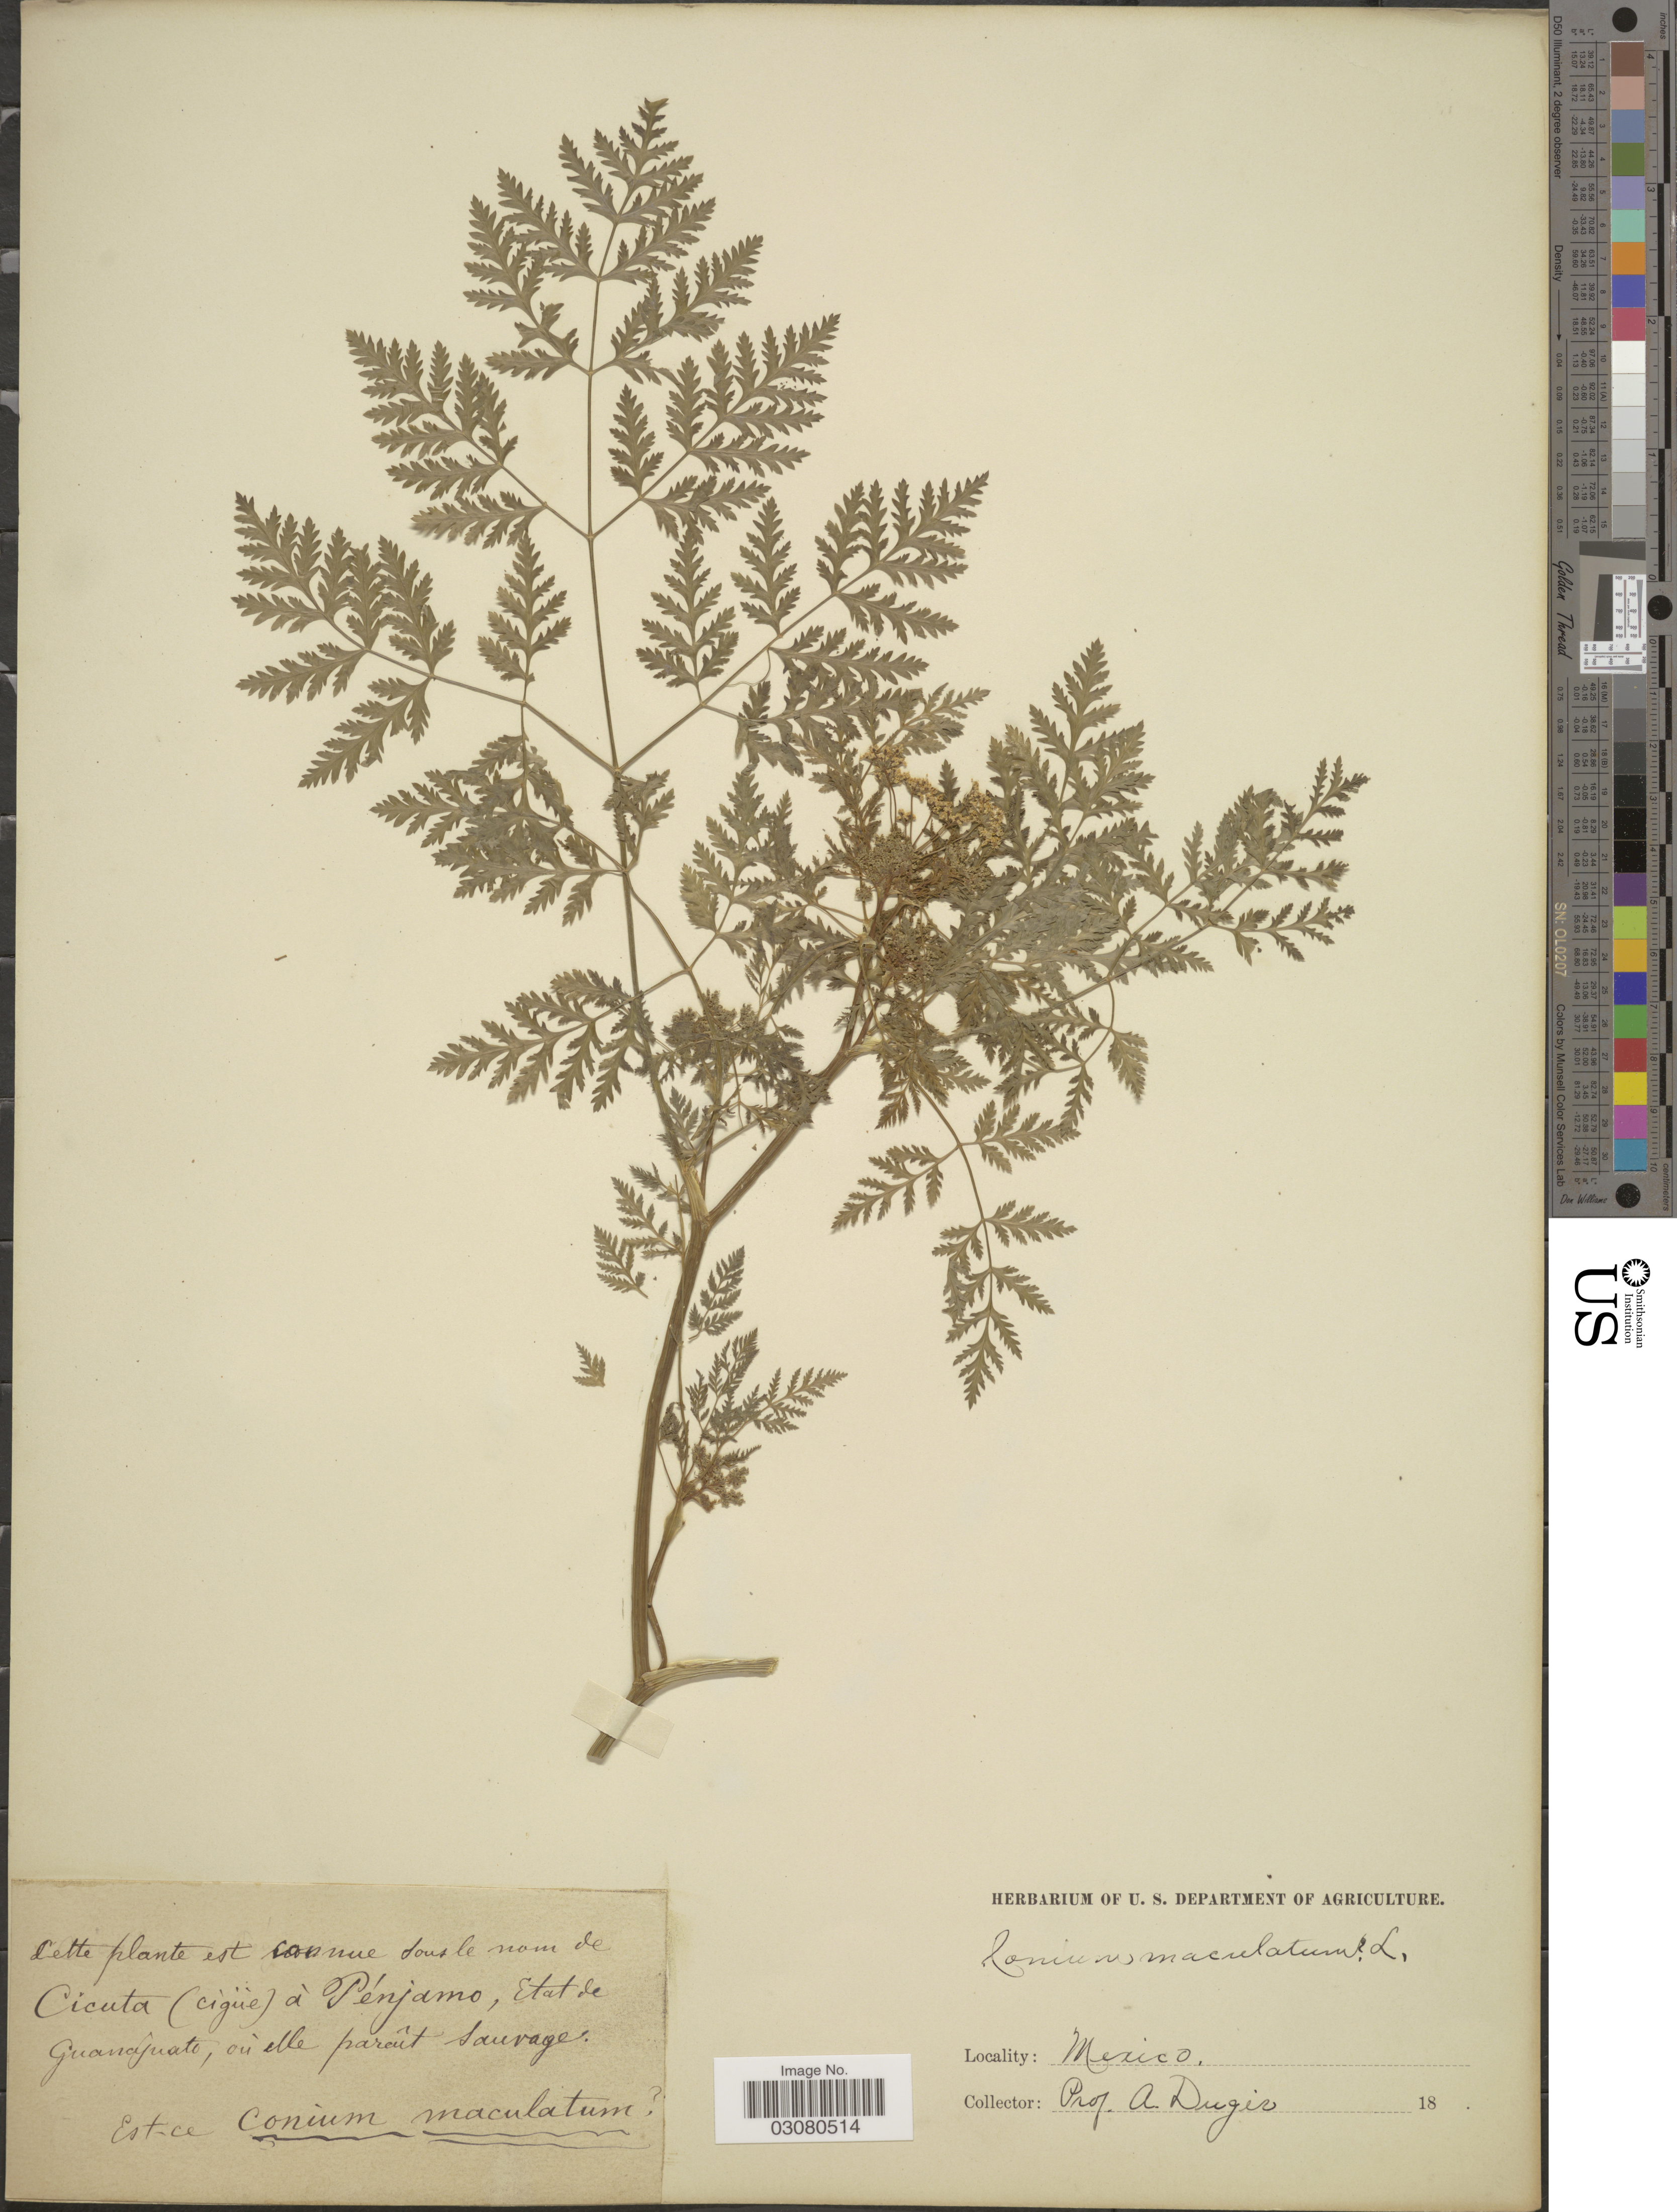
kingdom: Plantae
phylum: Tracheophyta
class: Magnoliopsida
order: Apiales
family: Apiaceae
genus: Conium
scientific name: Conium maculatum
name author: L.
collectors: A. Duges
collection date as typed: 18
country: Mexico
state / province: Guanajuato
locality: Où elle pareût sauvage.